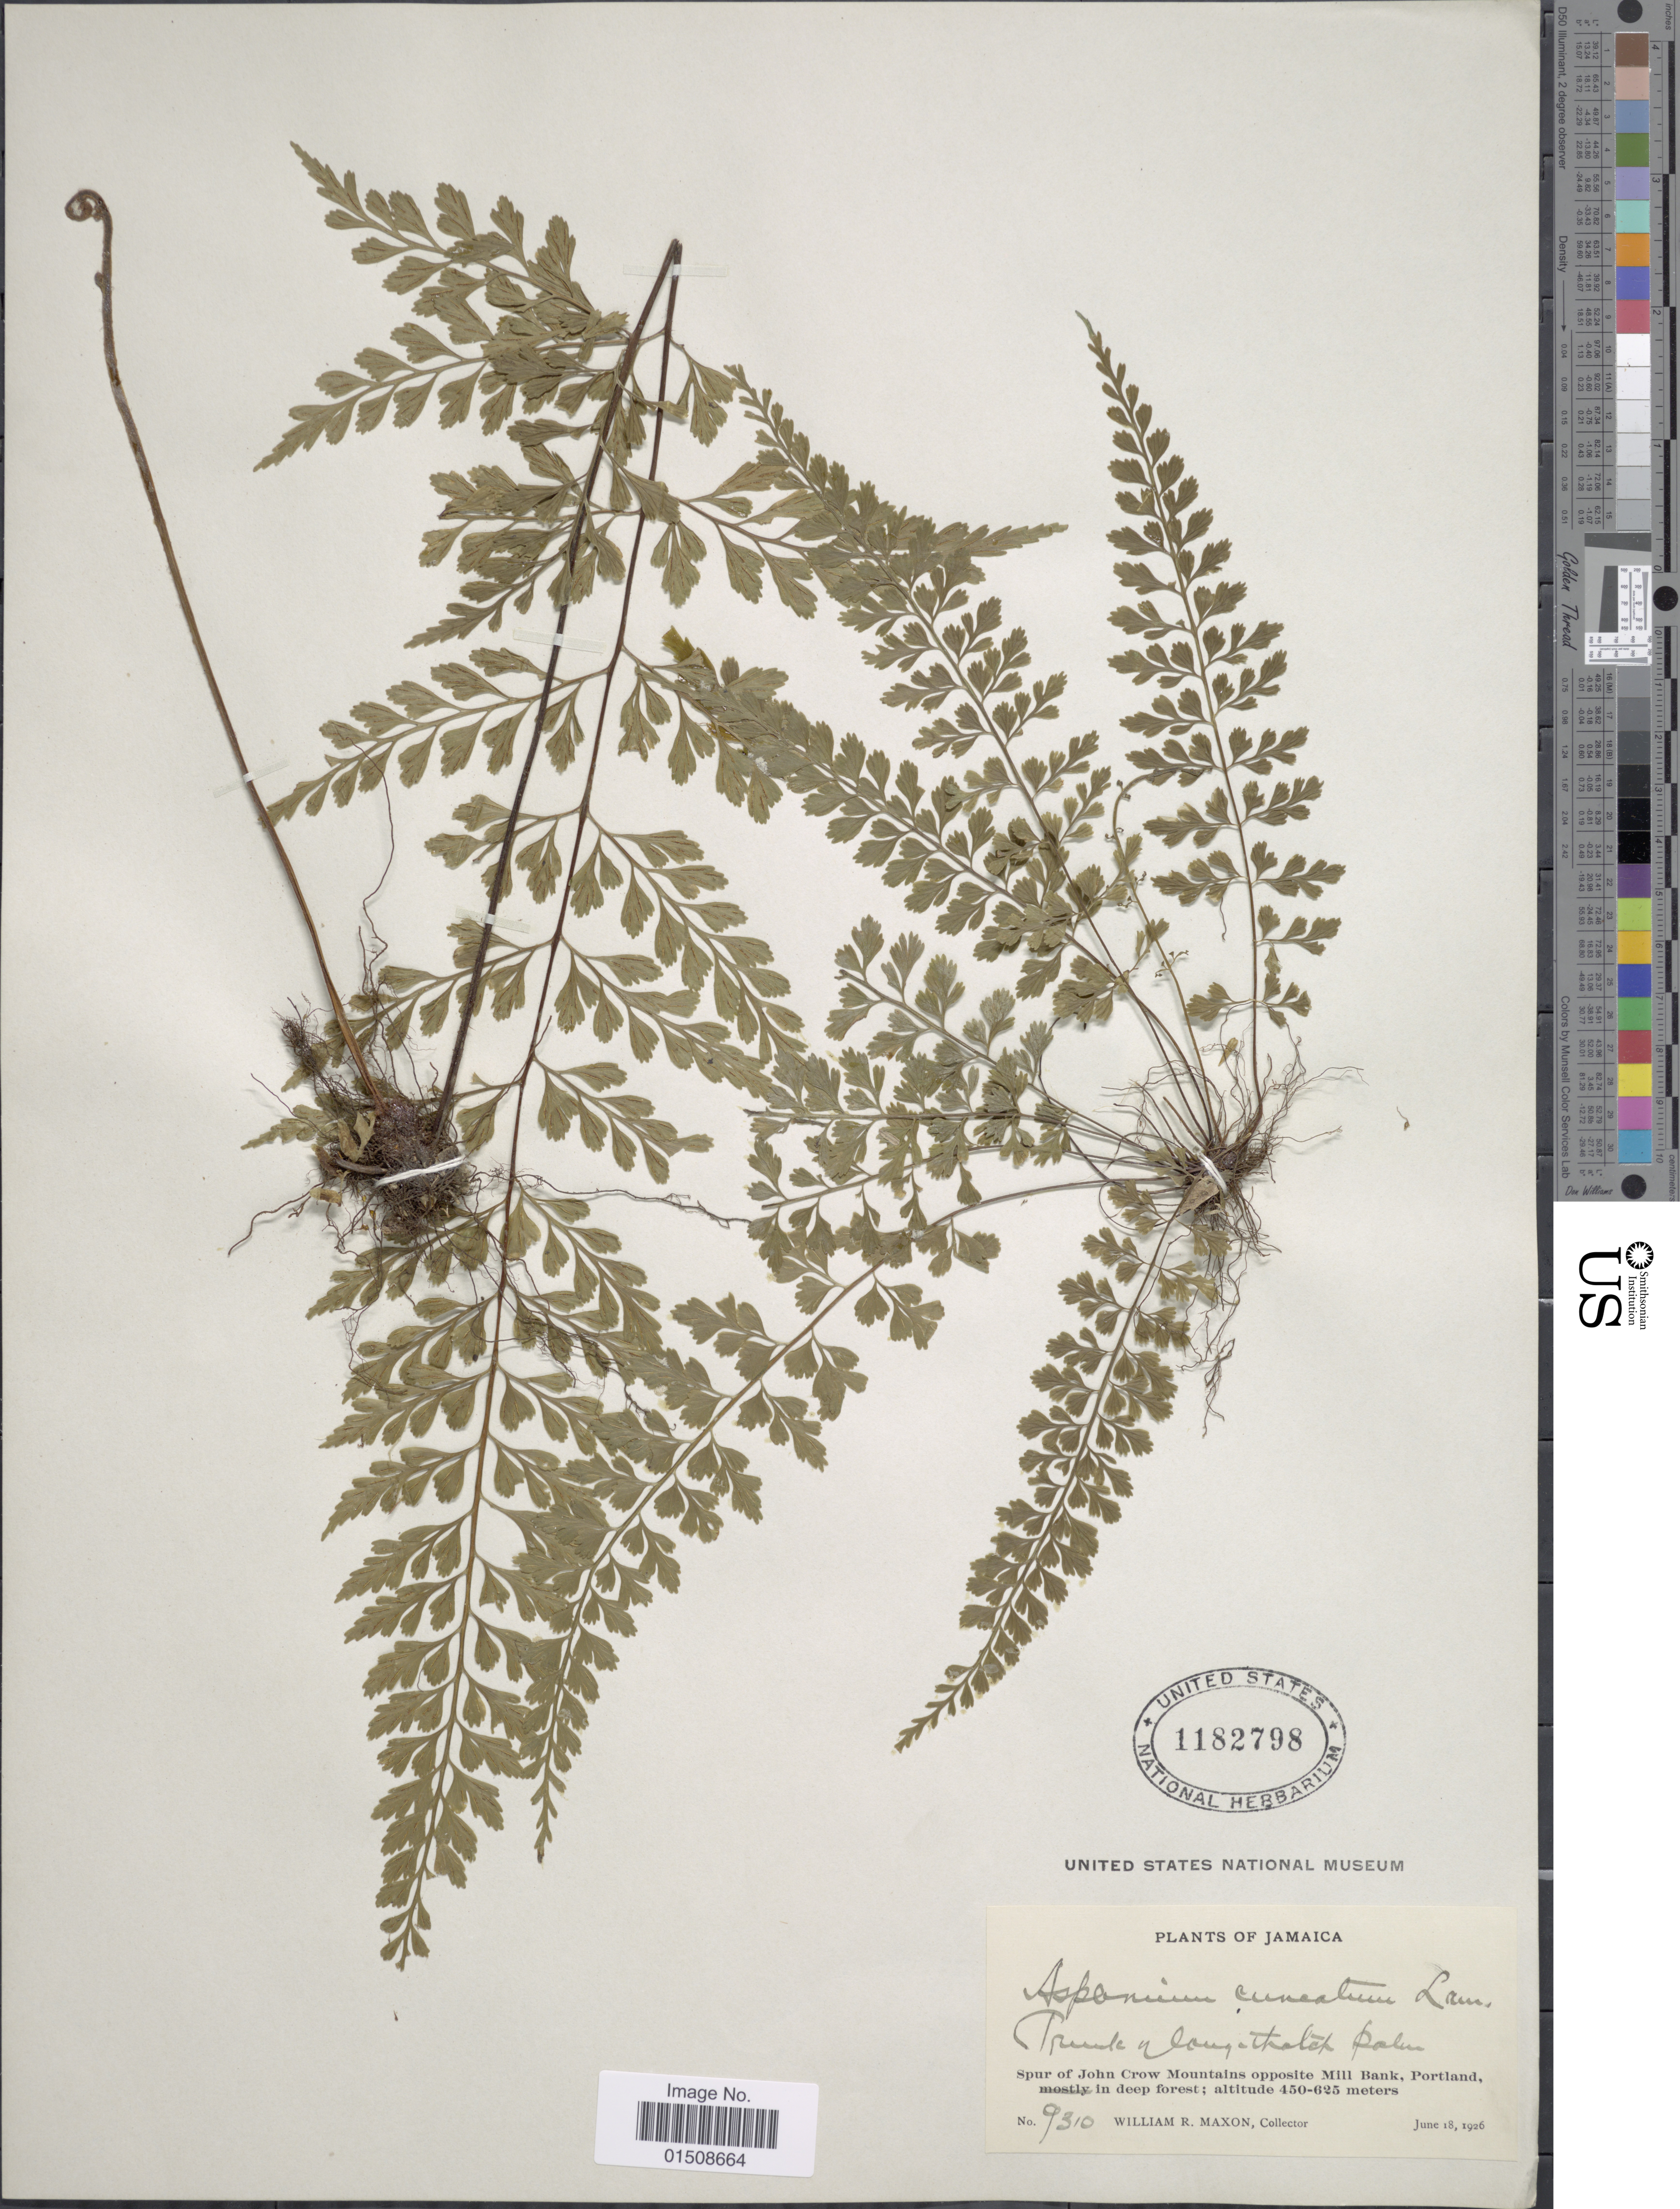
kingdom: Plantae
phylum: Tracheophyta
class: Polypodiopsida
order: Polypodiales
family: Aspleniaceae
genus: Asplenium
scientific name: Asplenium cuneatum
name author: Lam.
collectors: W. R. Maxon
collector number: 9310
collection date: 1926-06-18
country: Jamaica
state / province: Portland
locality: Spur of John Crow Mountain opposite Mill Bank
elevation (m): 450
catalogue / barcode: US 1182798